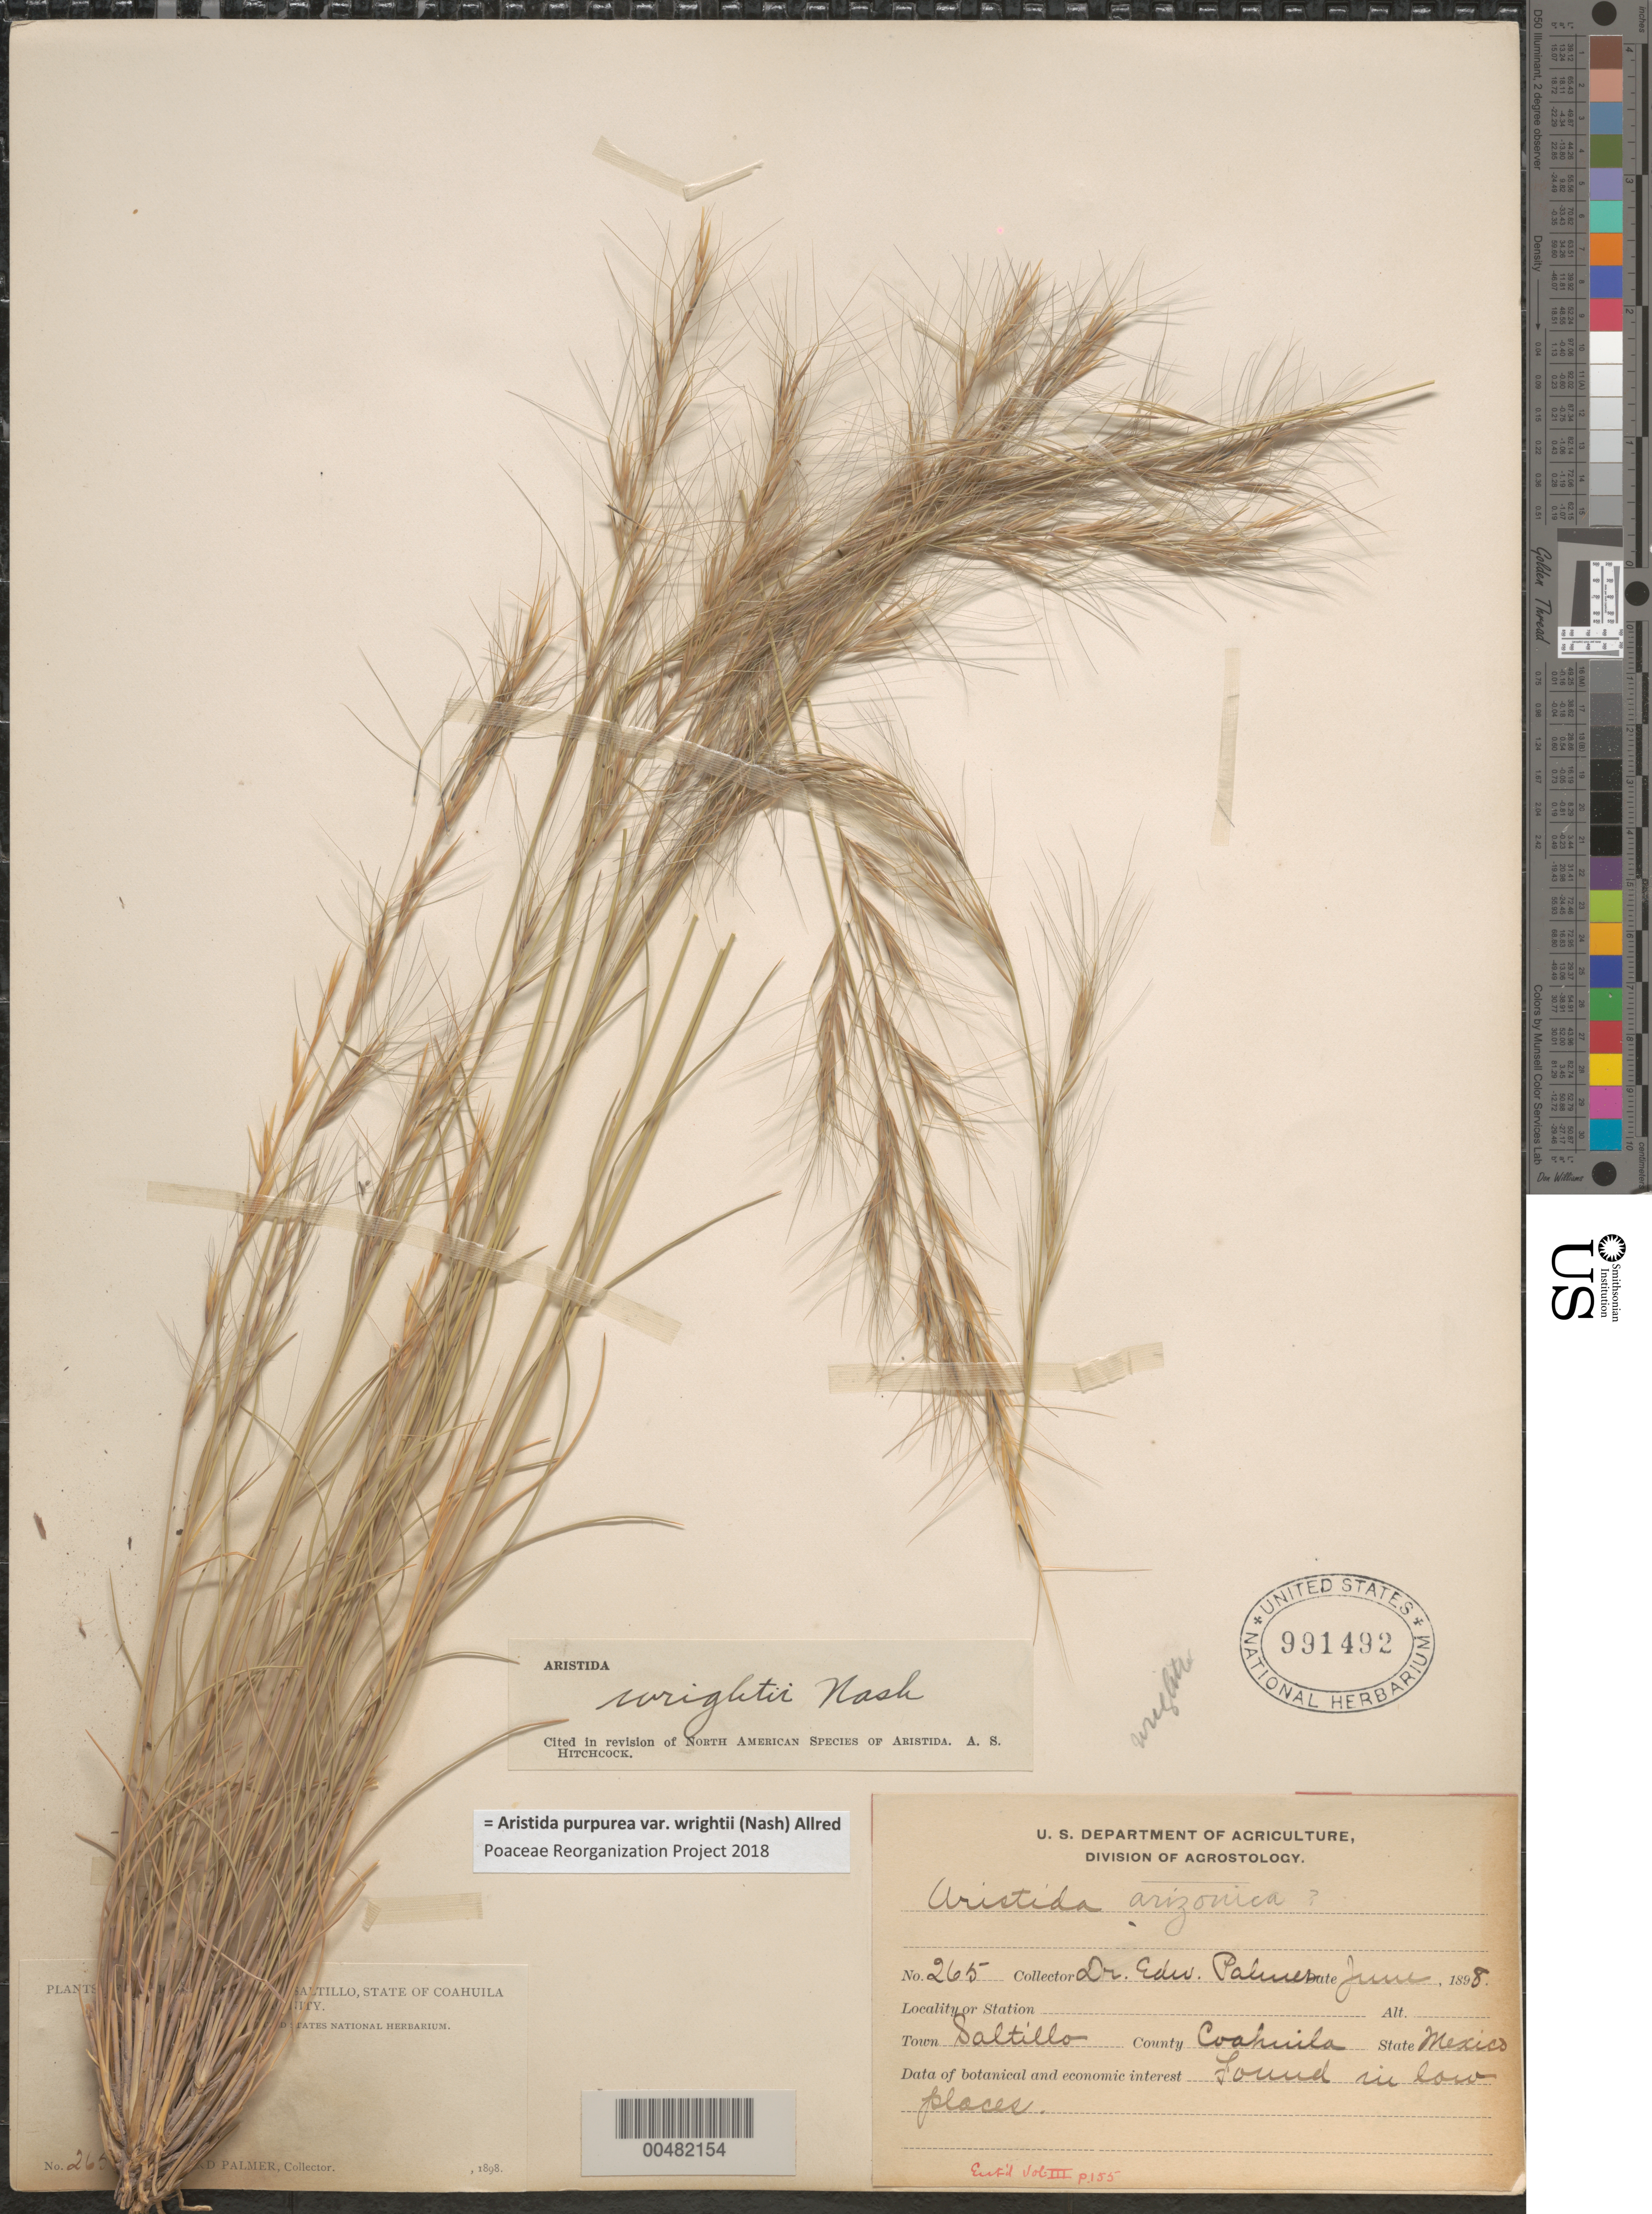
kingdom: Plantae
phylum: Tracheophyta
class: Liliopsida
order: Poales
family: Poaceae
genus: Aristida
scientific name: Aristida purpurea var. wrightii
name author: (Nash) Allred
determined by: Poaceae Reorganization Project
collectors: E. Palmer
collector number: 265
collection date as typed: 1898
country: Mexico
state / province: Coahuila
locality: Saltillo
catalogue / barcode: US 991492